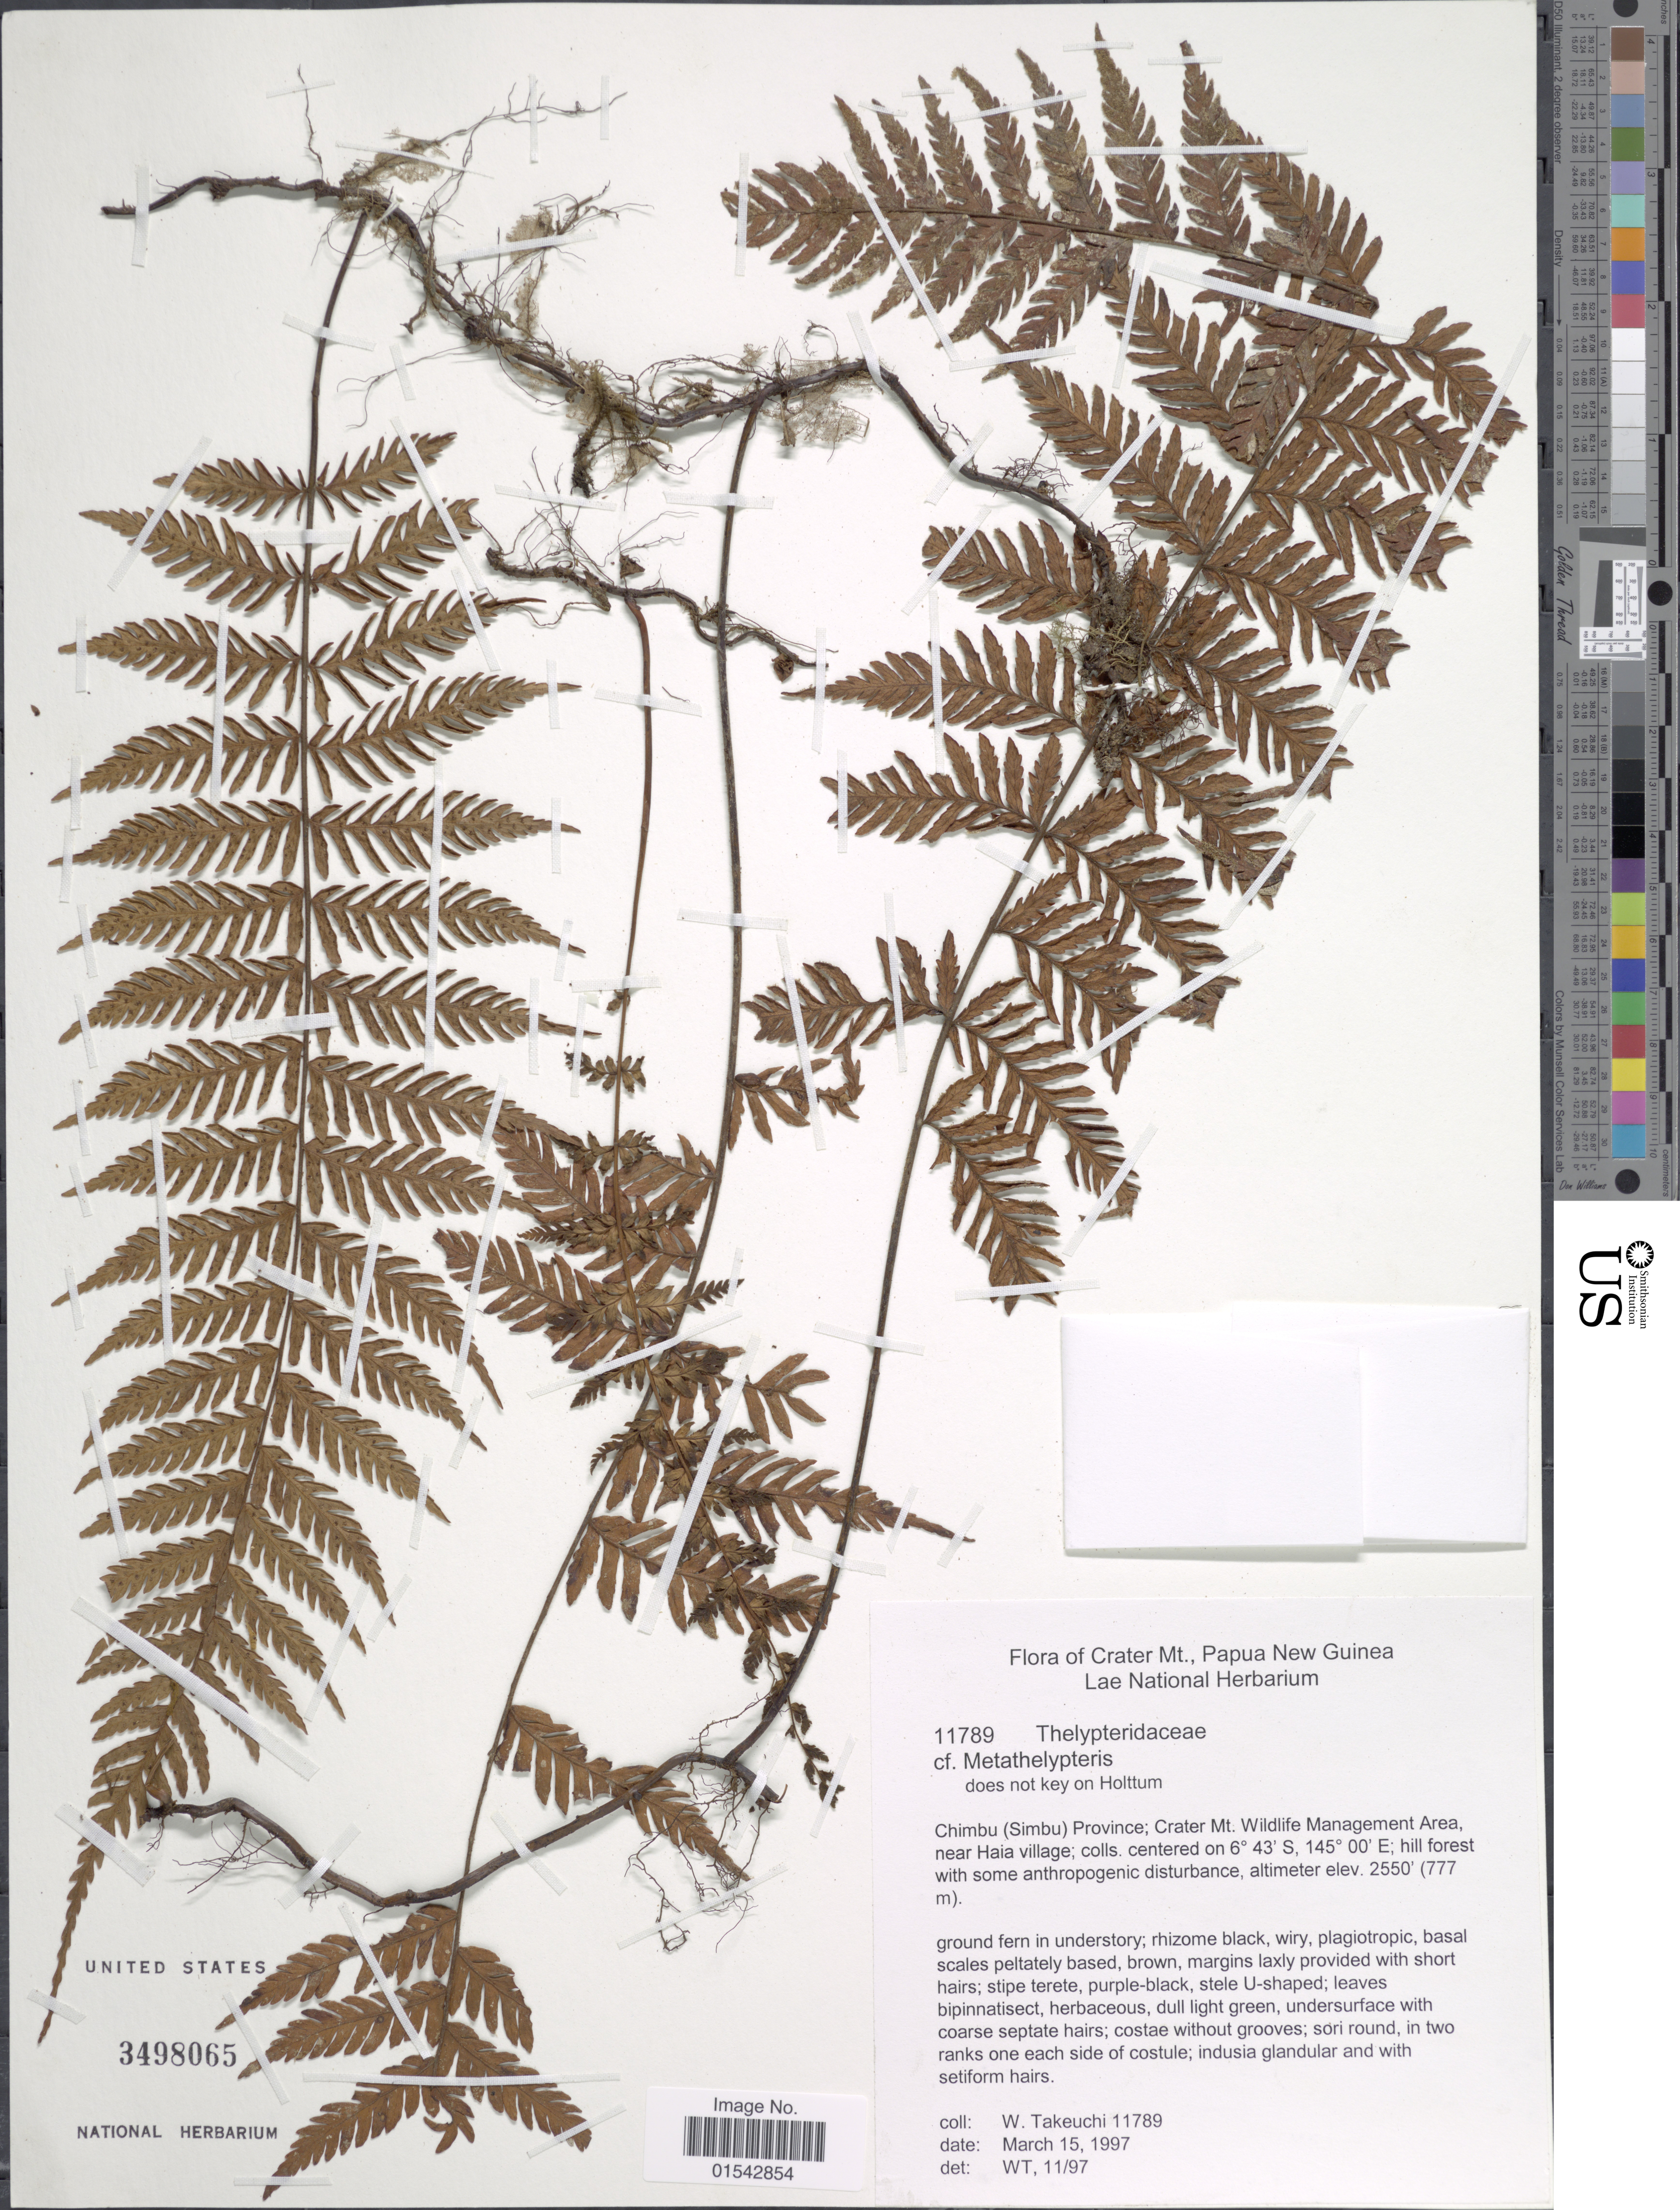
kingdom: Plantae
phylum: Tracheophyta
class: Polypodiopsida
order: Polypodiales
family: Thelypteridaceae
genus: Cyclosorus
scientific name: Cyclosorus sp.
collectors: W. Takeuchi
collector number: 11789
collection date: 1997-03-15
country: Papua New Guinea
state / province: Chimbu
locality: Crater Mt., Papua New Guinea, Chimbu (Simbu) Province; Crater Mt. Wildlife Management Area, near Haia village; colls. centered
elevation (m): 777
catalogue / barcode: US 3498065